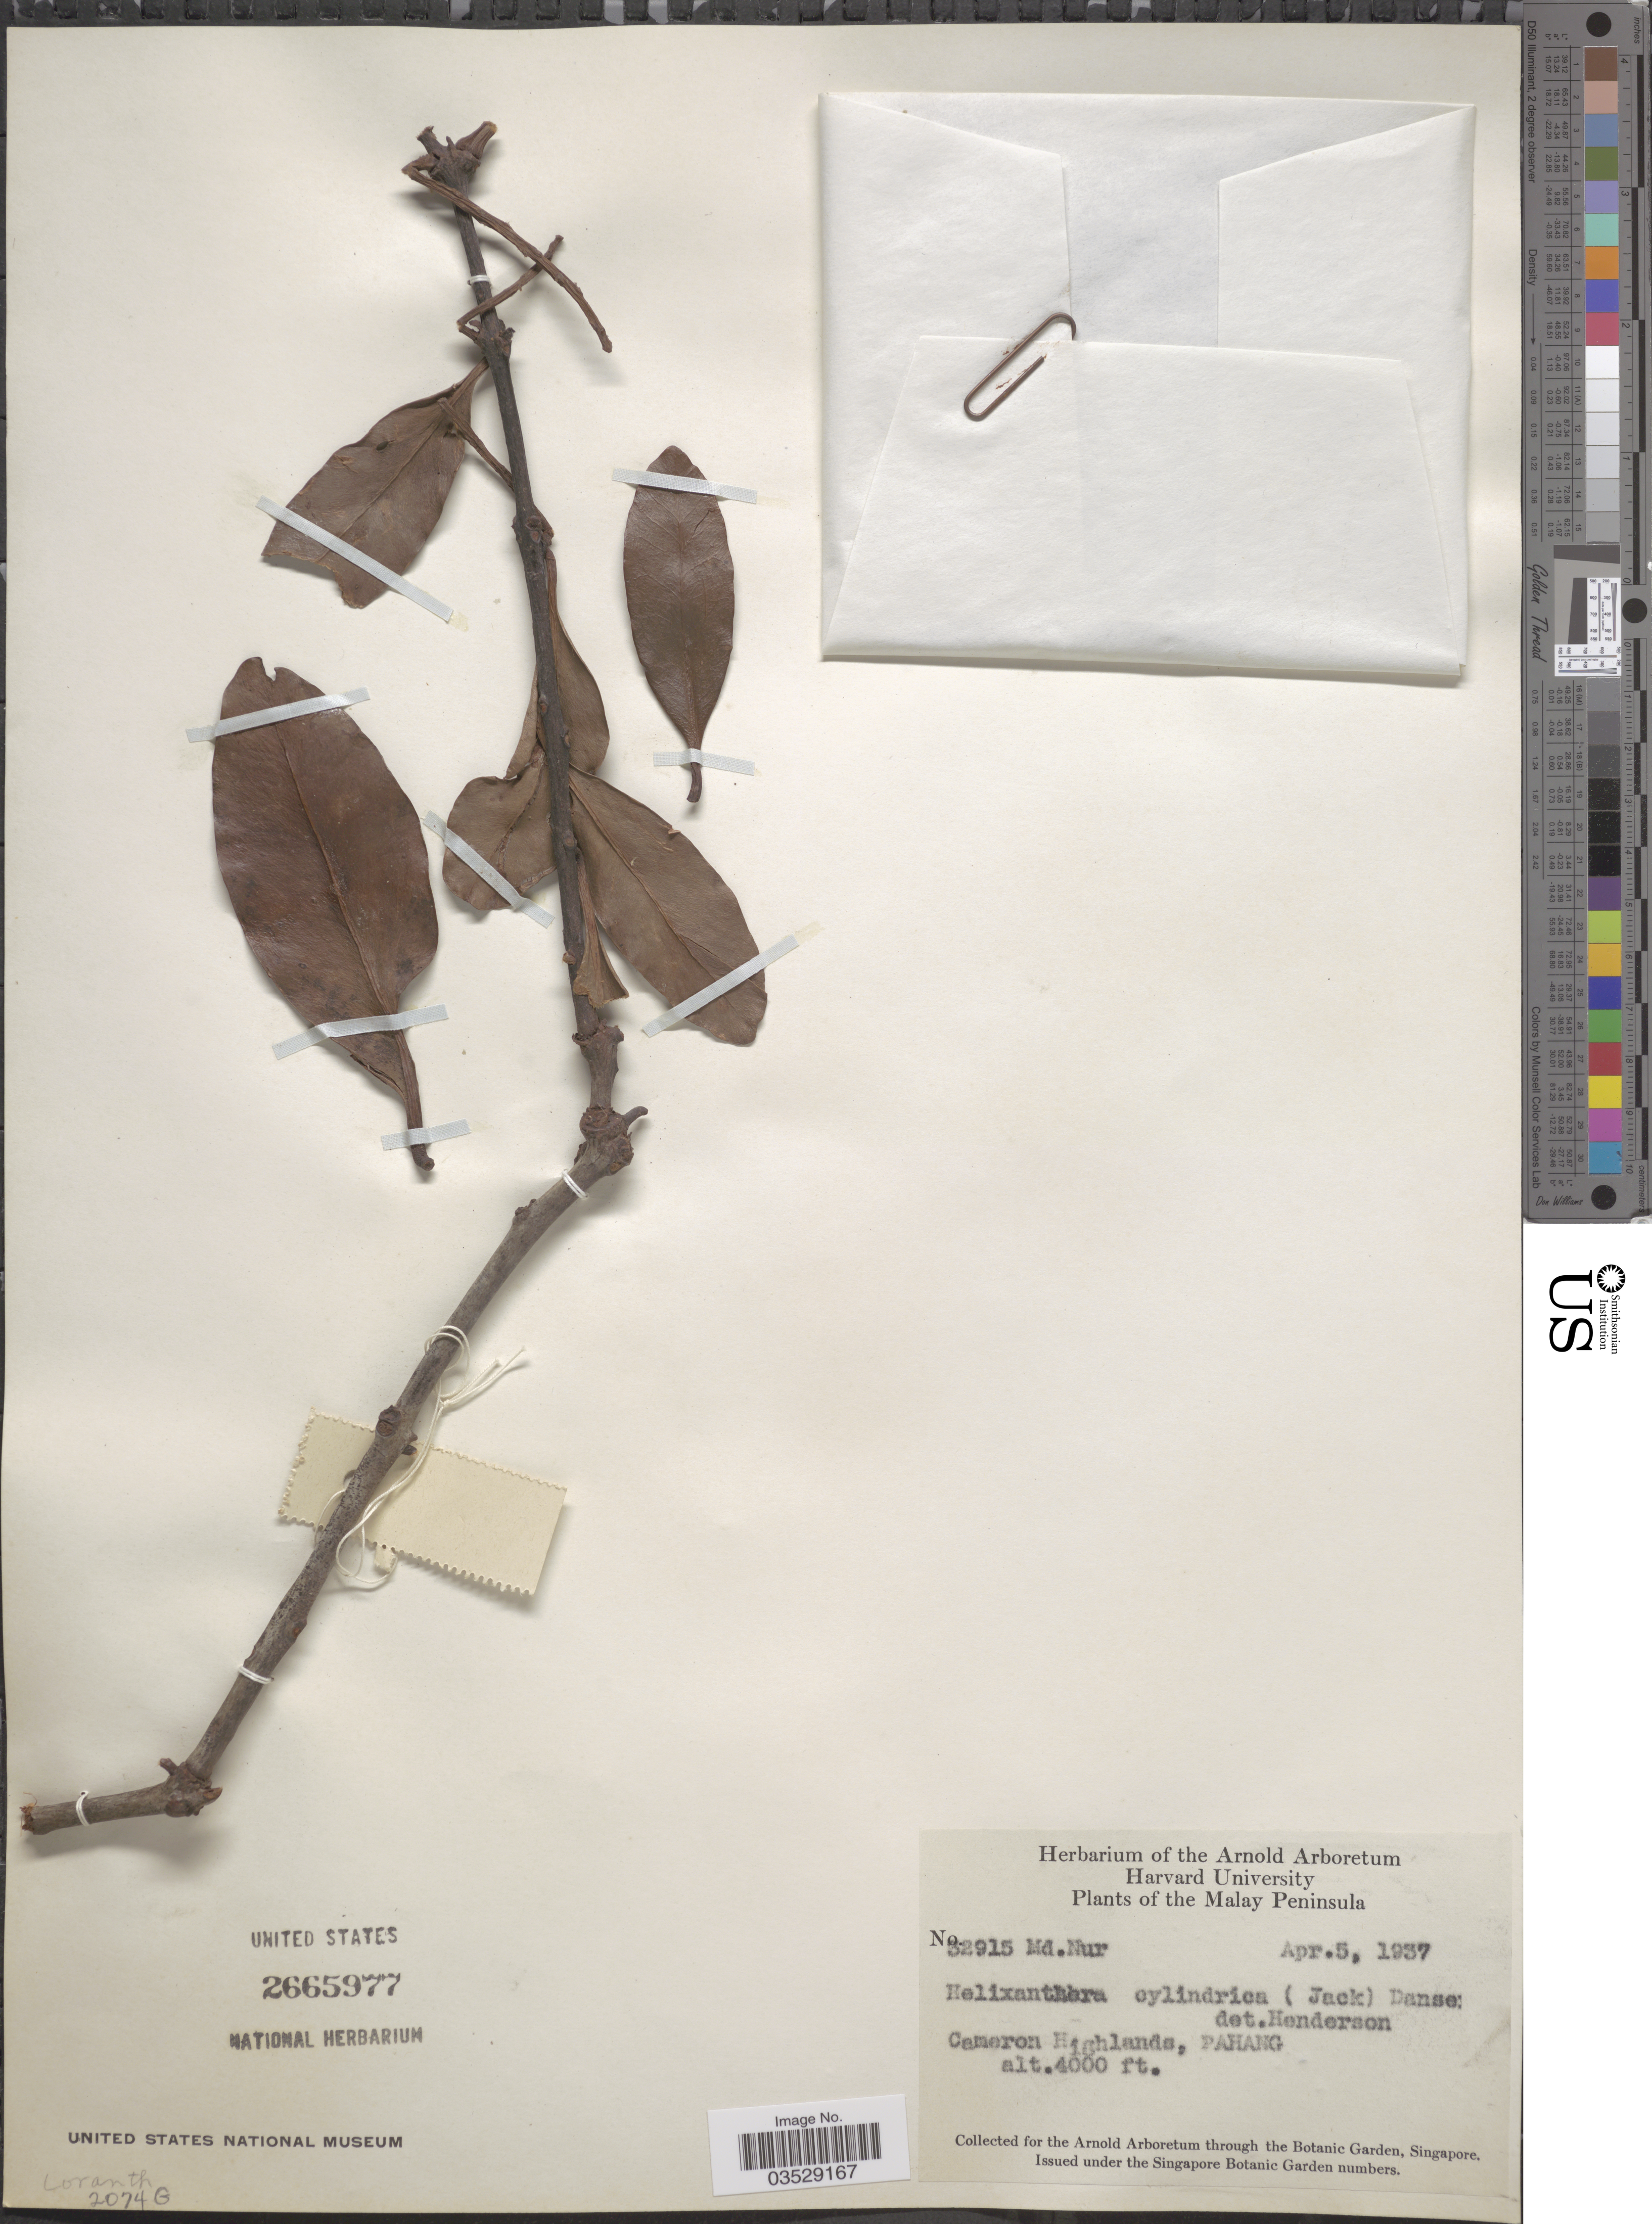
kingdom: Plantae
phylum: Tracheophyta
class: Magnoliopsida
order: Santalales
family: Loranthaceae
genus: Helixanthera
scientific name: Helixanthera cylindrica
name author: (Roxb.) Danser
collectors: M. Nur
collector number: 32915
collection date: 1937-04-05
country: Malaysia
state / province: Pahang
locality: The Malay Peninsula. Cameron Highlands.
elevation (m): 1219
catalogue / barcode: US 2665977